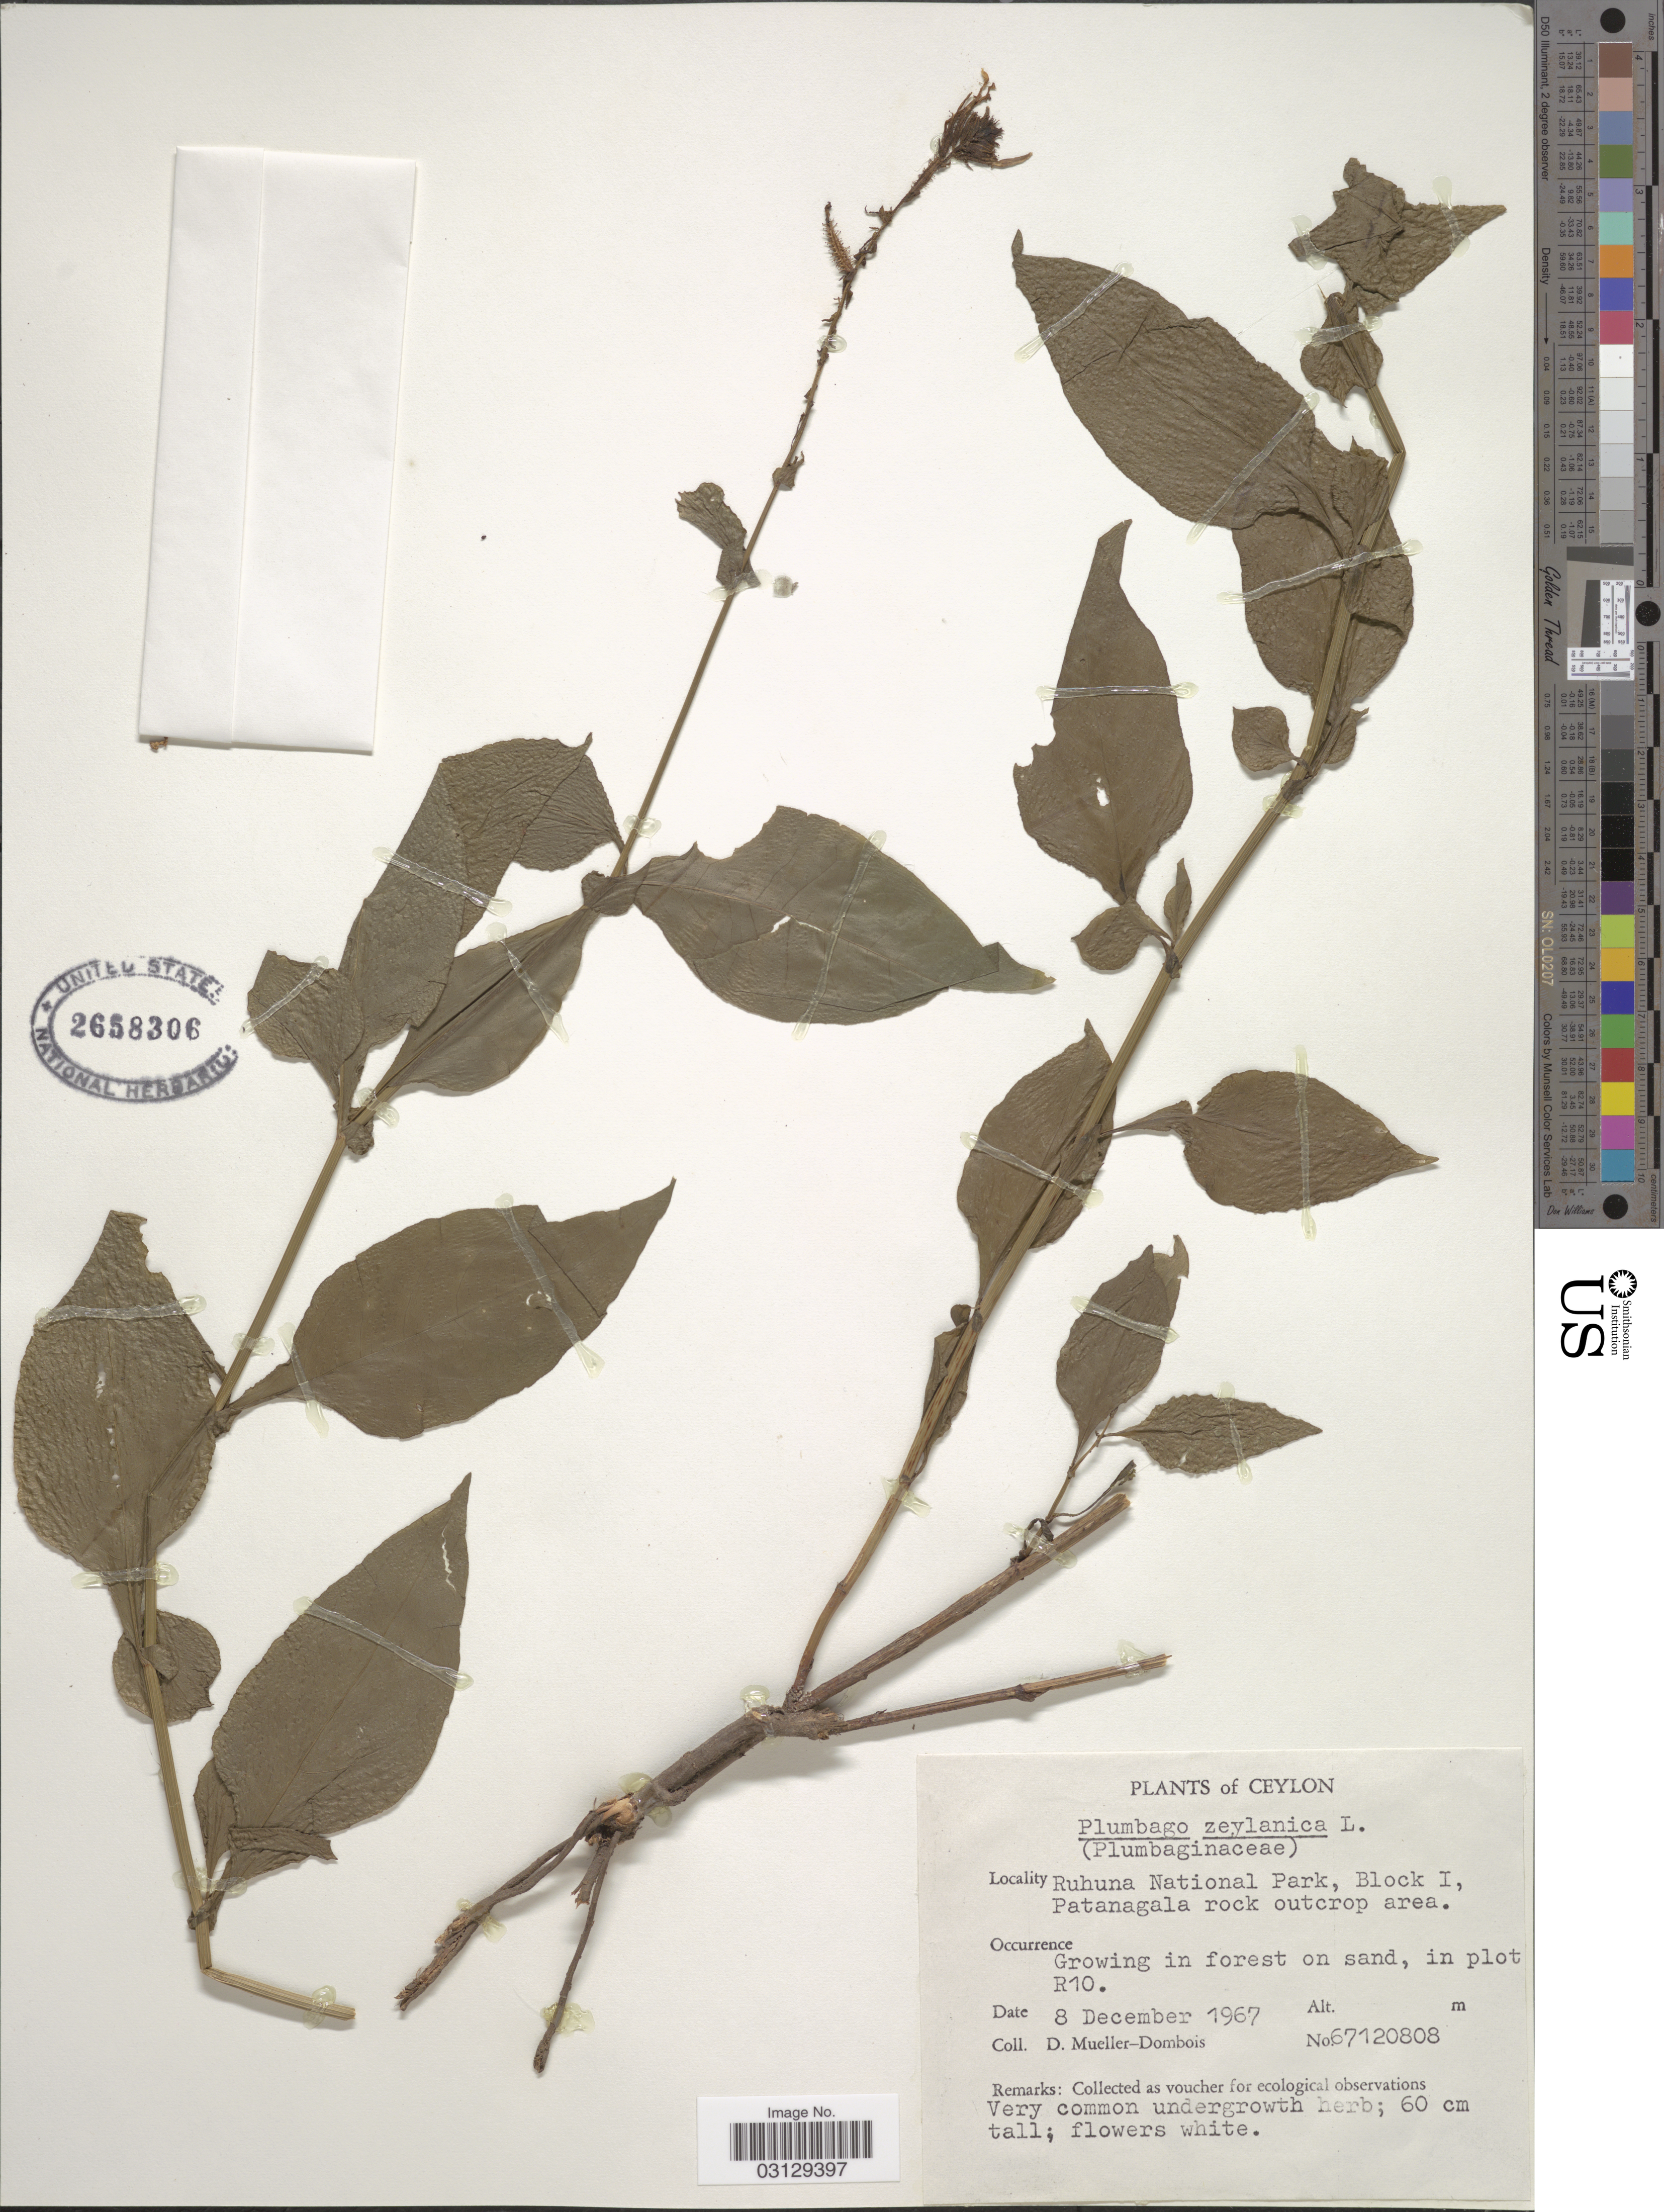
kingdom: Plantae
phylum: Tracheophyta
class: Magnoliopsida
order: Caryophyllales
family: Plumbaginaceae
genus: Plumbago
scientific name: Plumbago zeylanica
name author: L.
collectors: D. Mueller-Dombois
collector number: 67120808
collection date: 1967-12-08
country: Sri Lanka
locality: Ceylon. Ruhuna National Park, Block I, Patanagala rock outcrop area. Plot R10.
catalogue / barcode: US 2658306